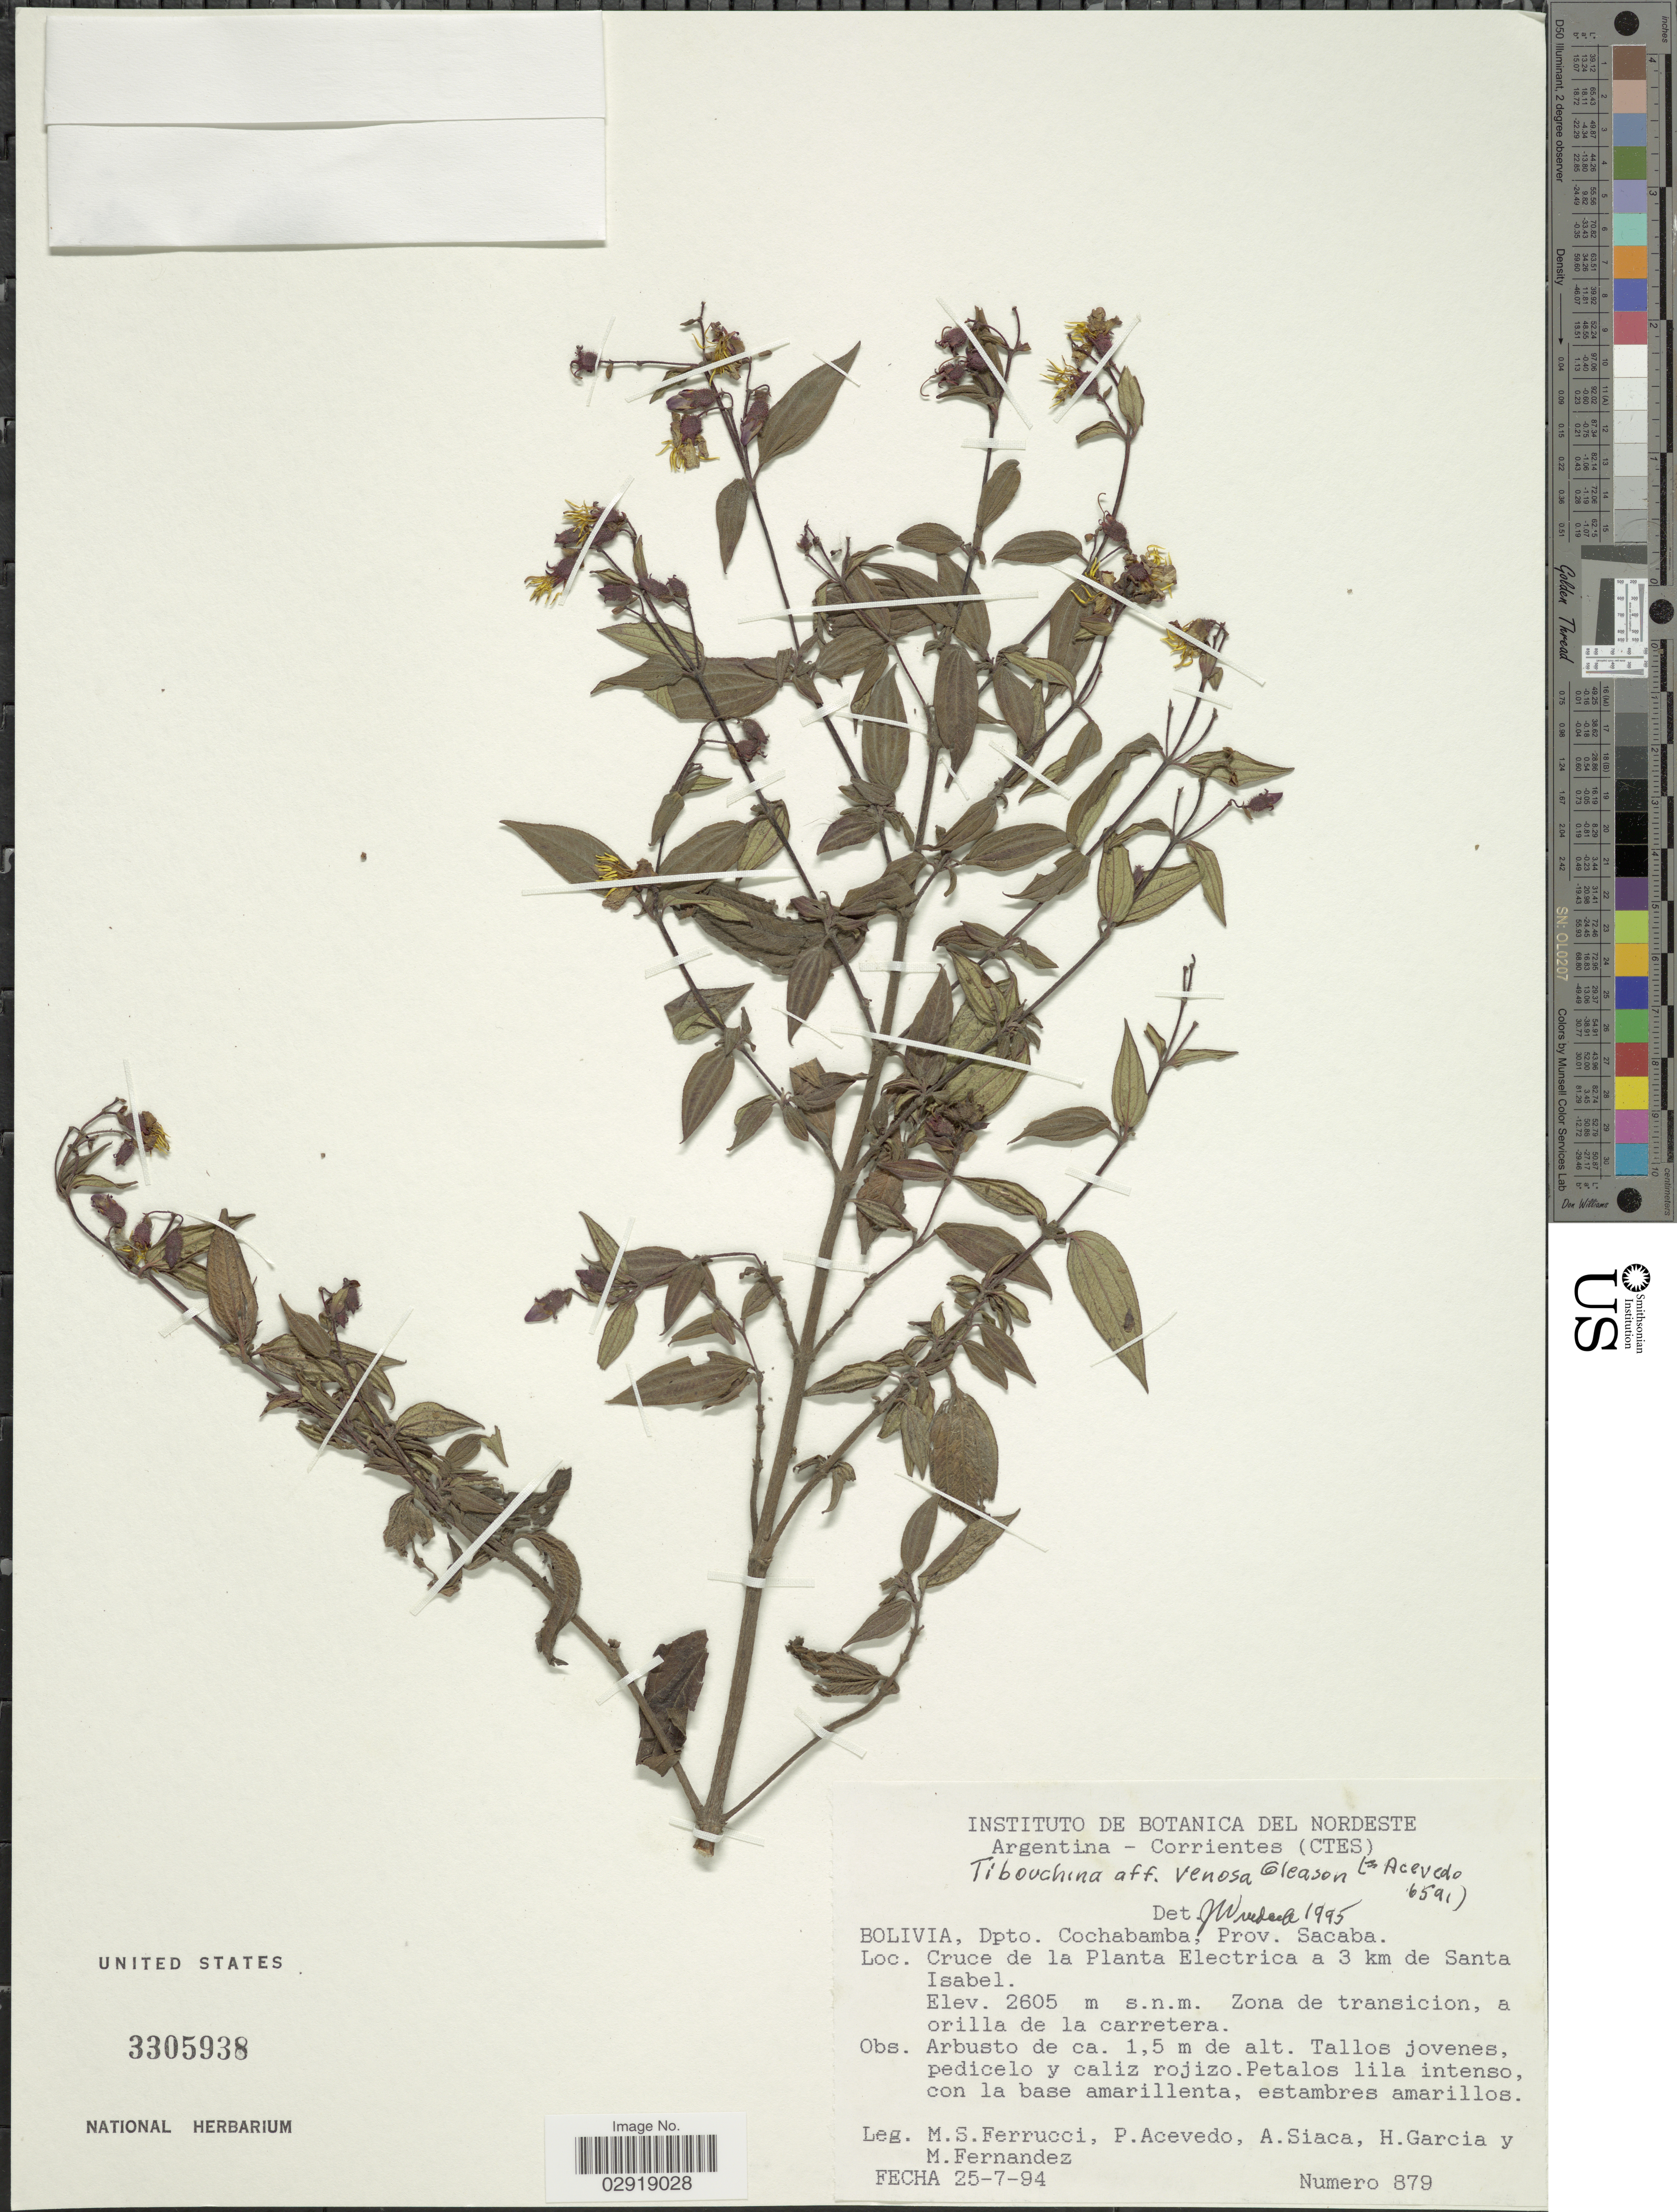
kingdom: Plantae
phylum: Tracheophyta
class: Magnoliopsida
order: Myrtales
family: Melastomataceae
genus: Chaetogastra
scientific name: Chaetogastra venosa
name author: (Gleason) P.J.F. Guim. & Michelang.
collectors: M. S. Ferrucci, P. Acevedo-Rodr., A. Siaca, H. Garcia & M. Fernandez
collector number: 879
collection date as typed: Transcribed d/m/y: 25/7/94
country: Bolivia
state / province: Cochabamba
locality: Dpto. Cochabamba, Prov. Sacaba. Cruce de la Planta Electrica a 3 km de Santa Isabel.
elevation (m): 2605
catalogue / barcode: US 3305938